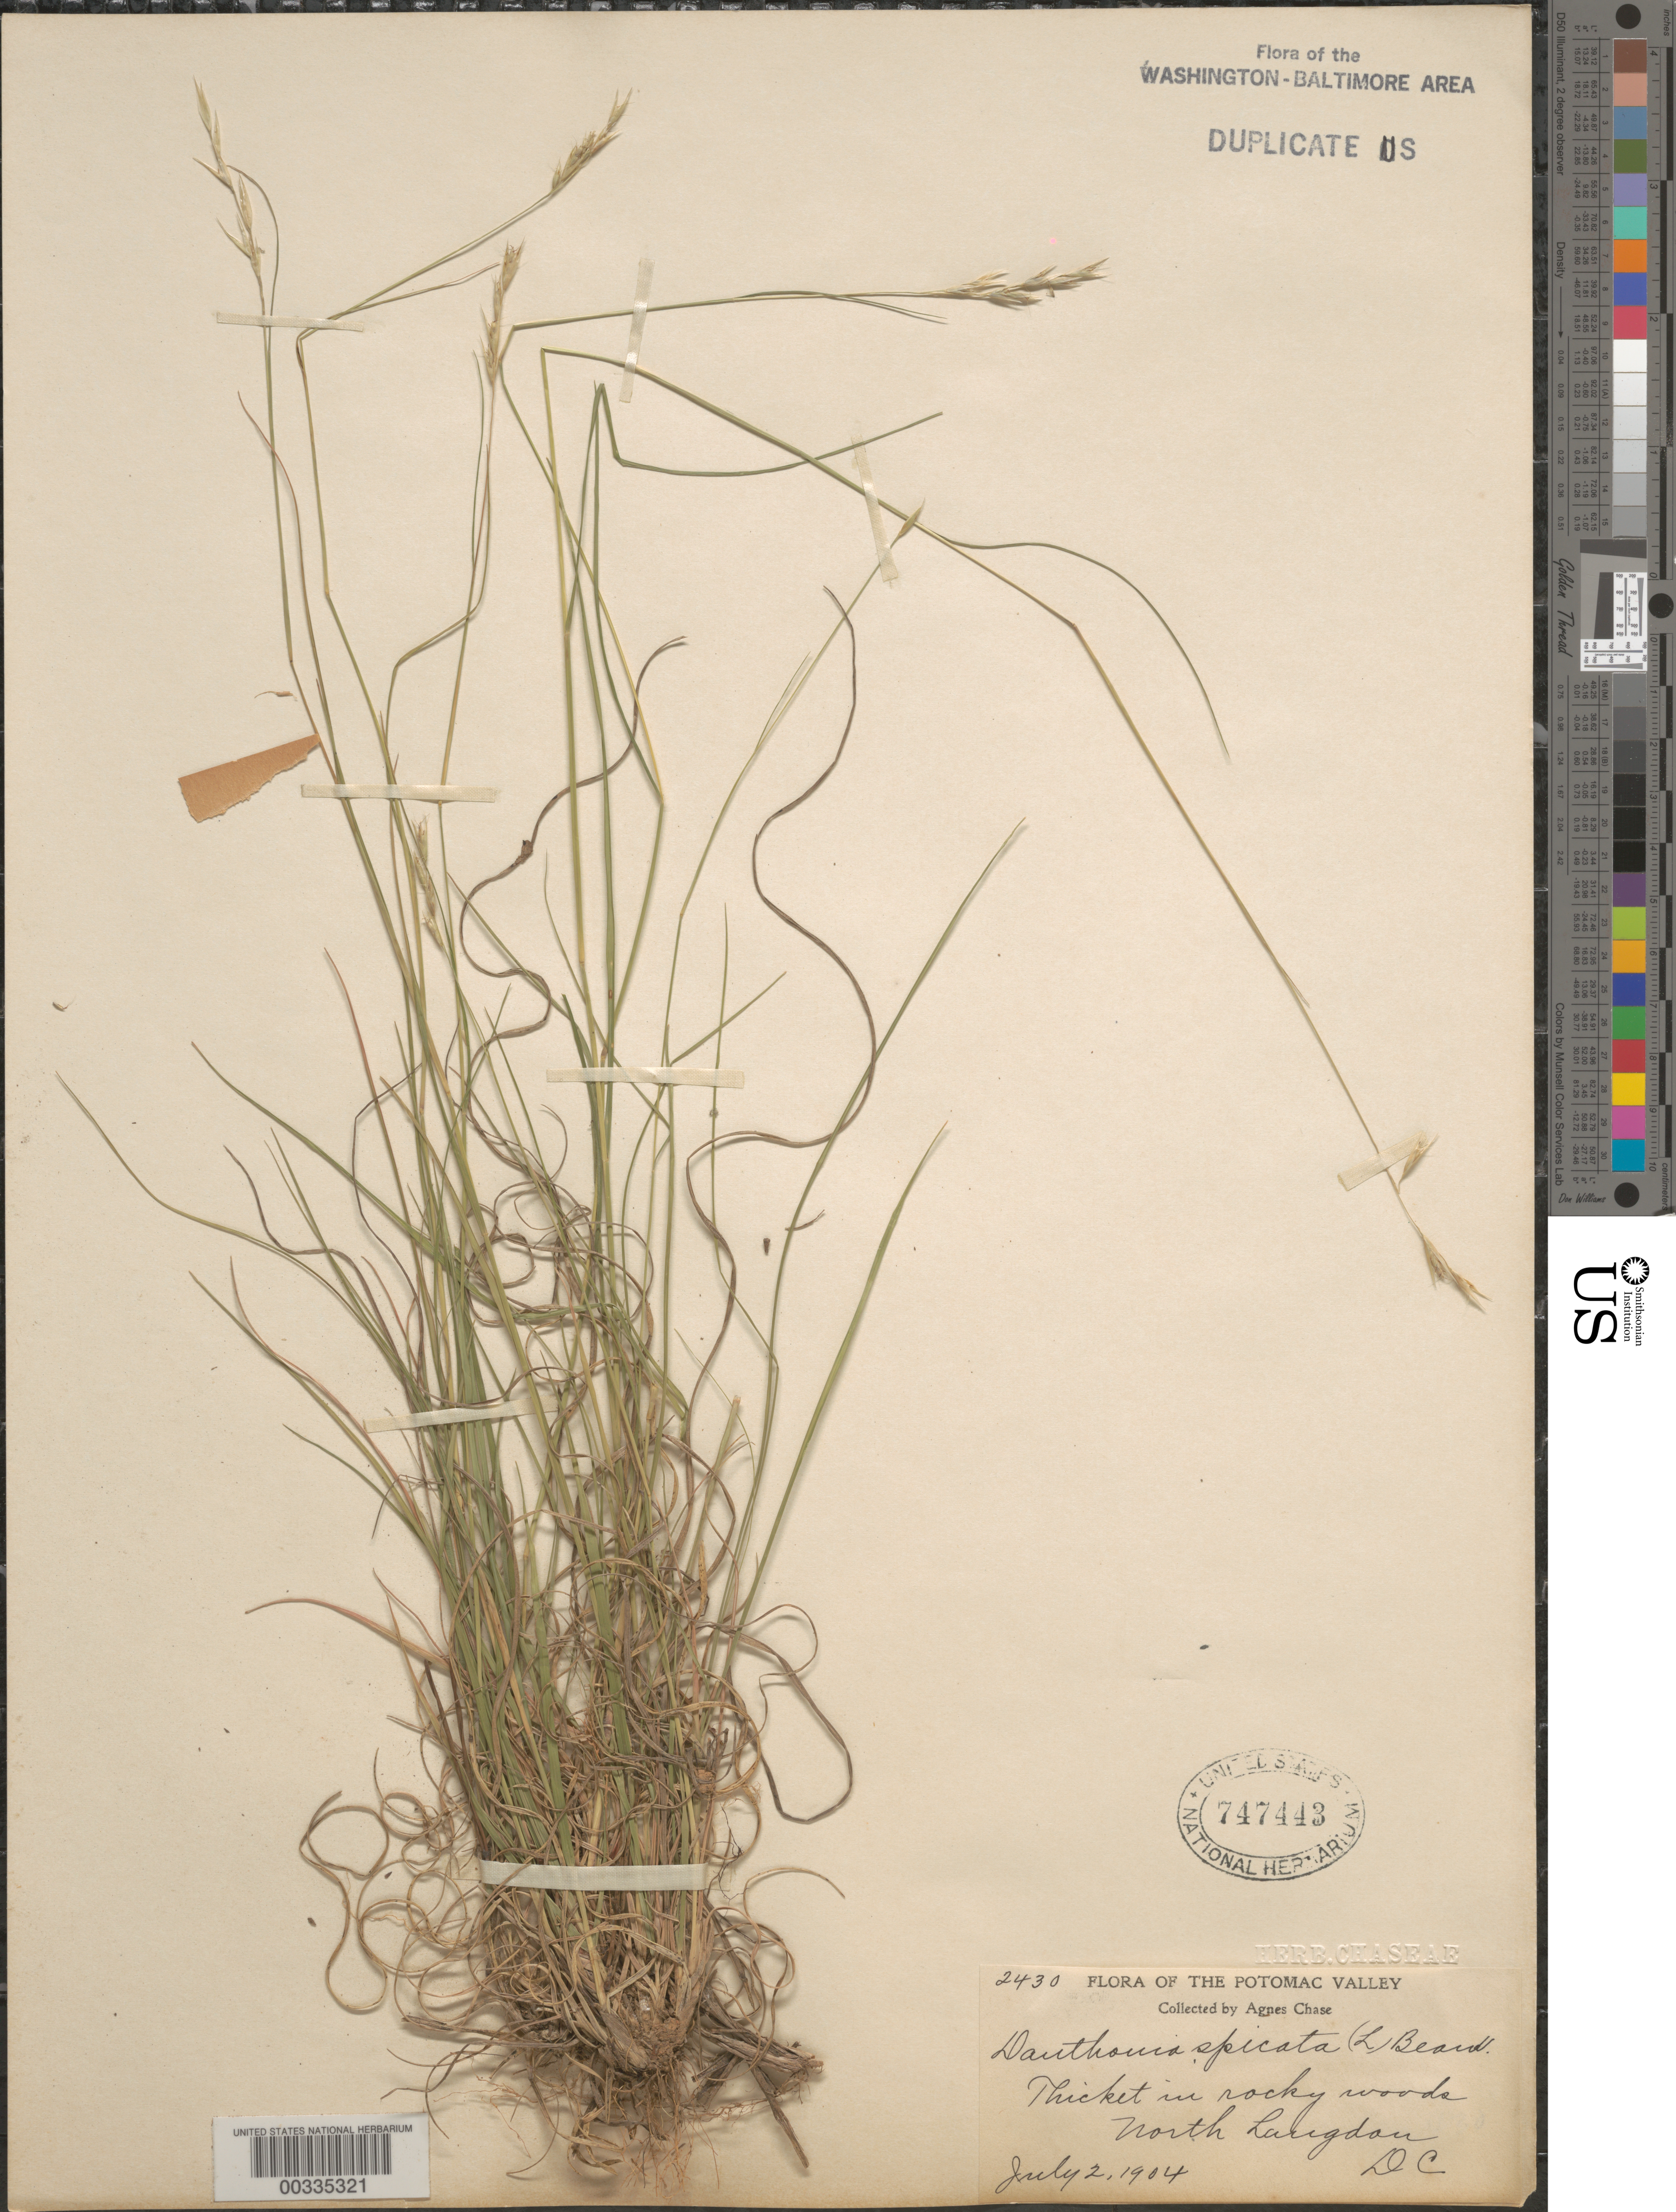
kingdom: Plantae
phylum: Tracheophyta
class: Liliopsida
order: Poales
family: Poaceae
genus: Danthonia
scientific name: Danthonia spicata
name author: (L.) P. Beauv. ex Roem. & Schult.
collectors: A. Chase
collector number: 2430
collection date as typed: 02 Jul 1904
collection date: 1904-07-02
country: United States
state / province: District of Columbia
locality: North Langdon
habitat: Thicket in rocky woods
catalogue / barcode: US 747443